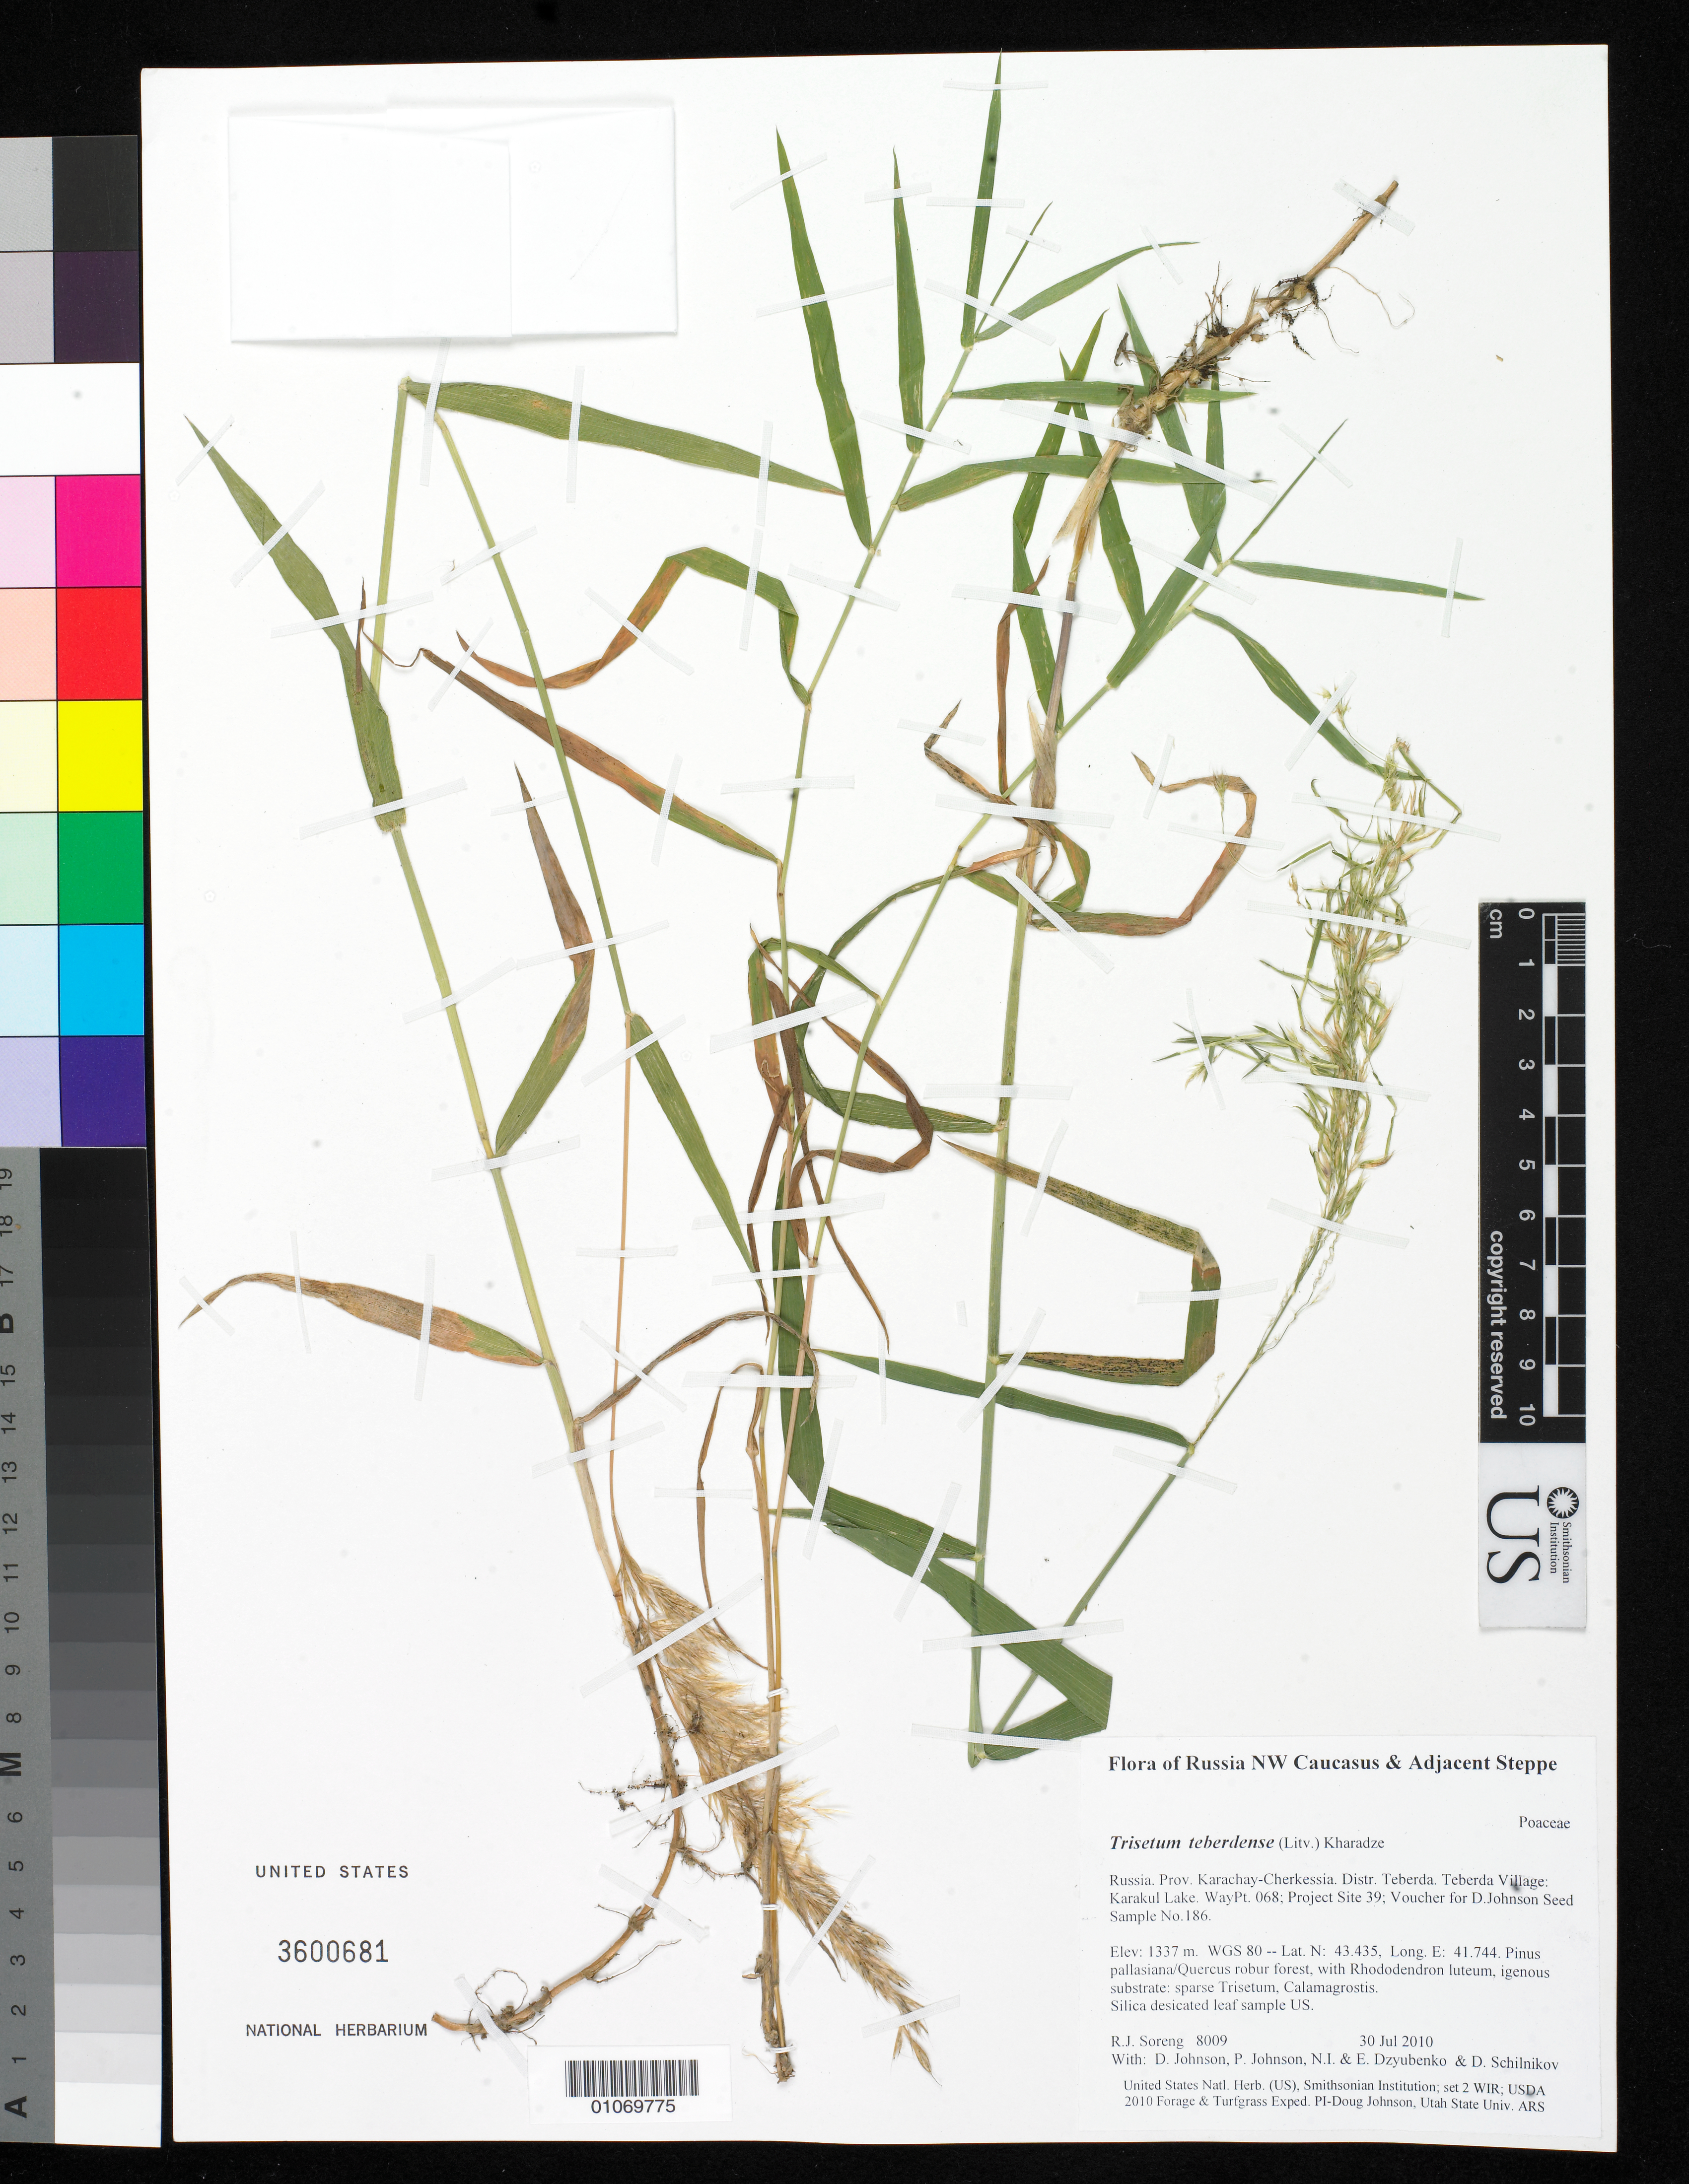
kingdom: Plantae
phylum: Tracheophyta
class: Liliopsida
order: Poales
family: Poaceae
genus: Trisetum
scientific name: Trisetum teberdense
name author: (Litv.) Kharadze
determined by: Soreng, Robert J., Research Associate (BOT), Smithsonian Institution - National Museum of Natural History (UNITED STATES)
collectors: R. J. Soreng, D. Johnson, P. Johnson, N. Dzyubenko, E. Dzyubenko & D. Schilnikov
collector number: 8009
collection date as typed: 30 Jul 2010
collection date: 2010-07-30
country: Russian Federation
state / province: Karachay-Cherkess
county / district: Teberda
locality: Teberda Village: Karakul Lake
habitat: Pinus pallasiana/Quercus robur forest, with Rhododendron luteum, igenous substrate: sparse Trisetum, Calamagrostis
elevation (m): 1337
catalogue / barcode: US 3600681